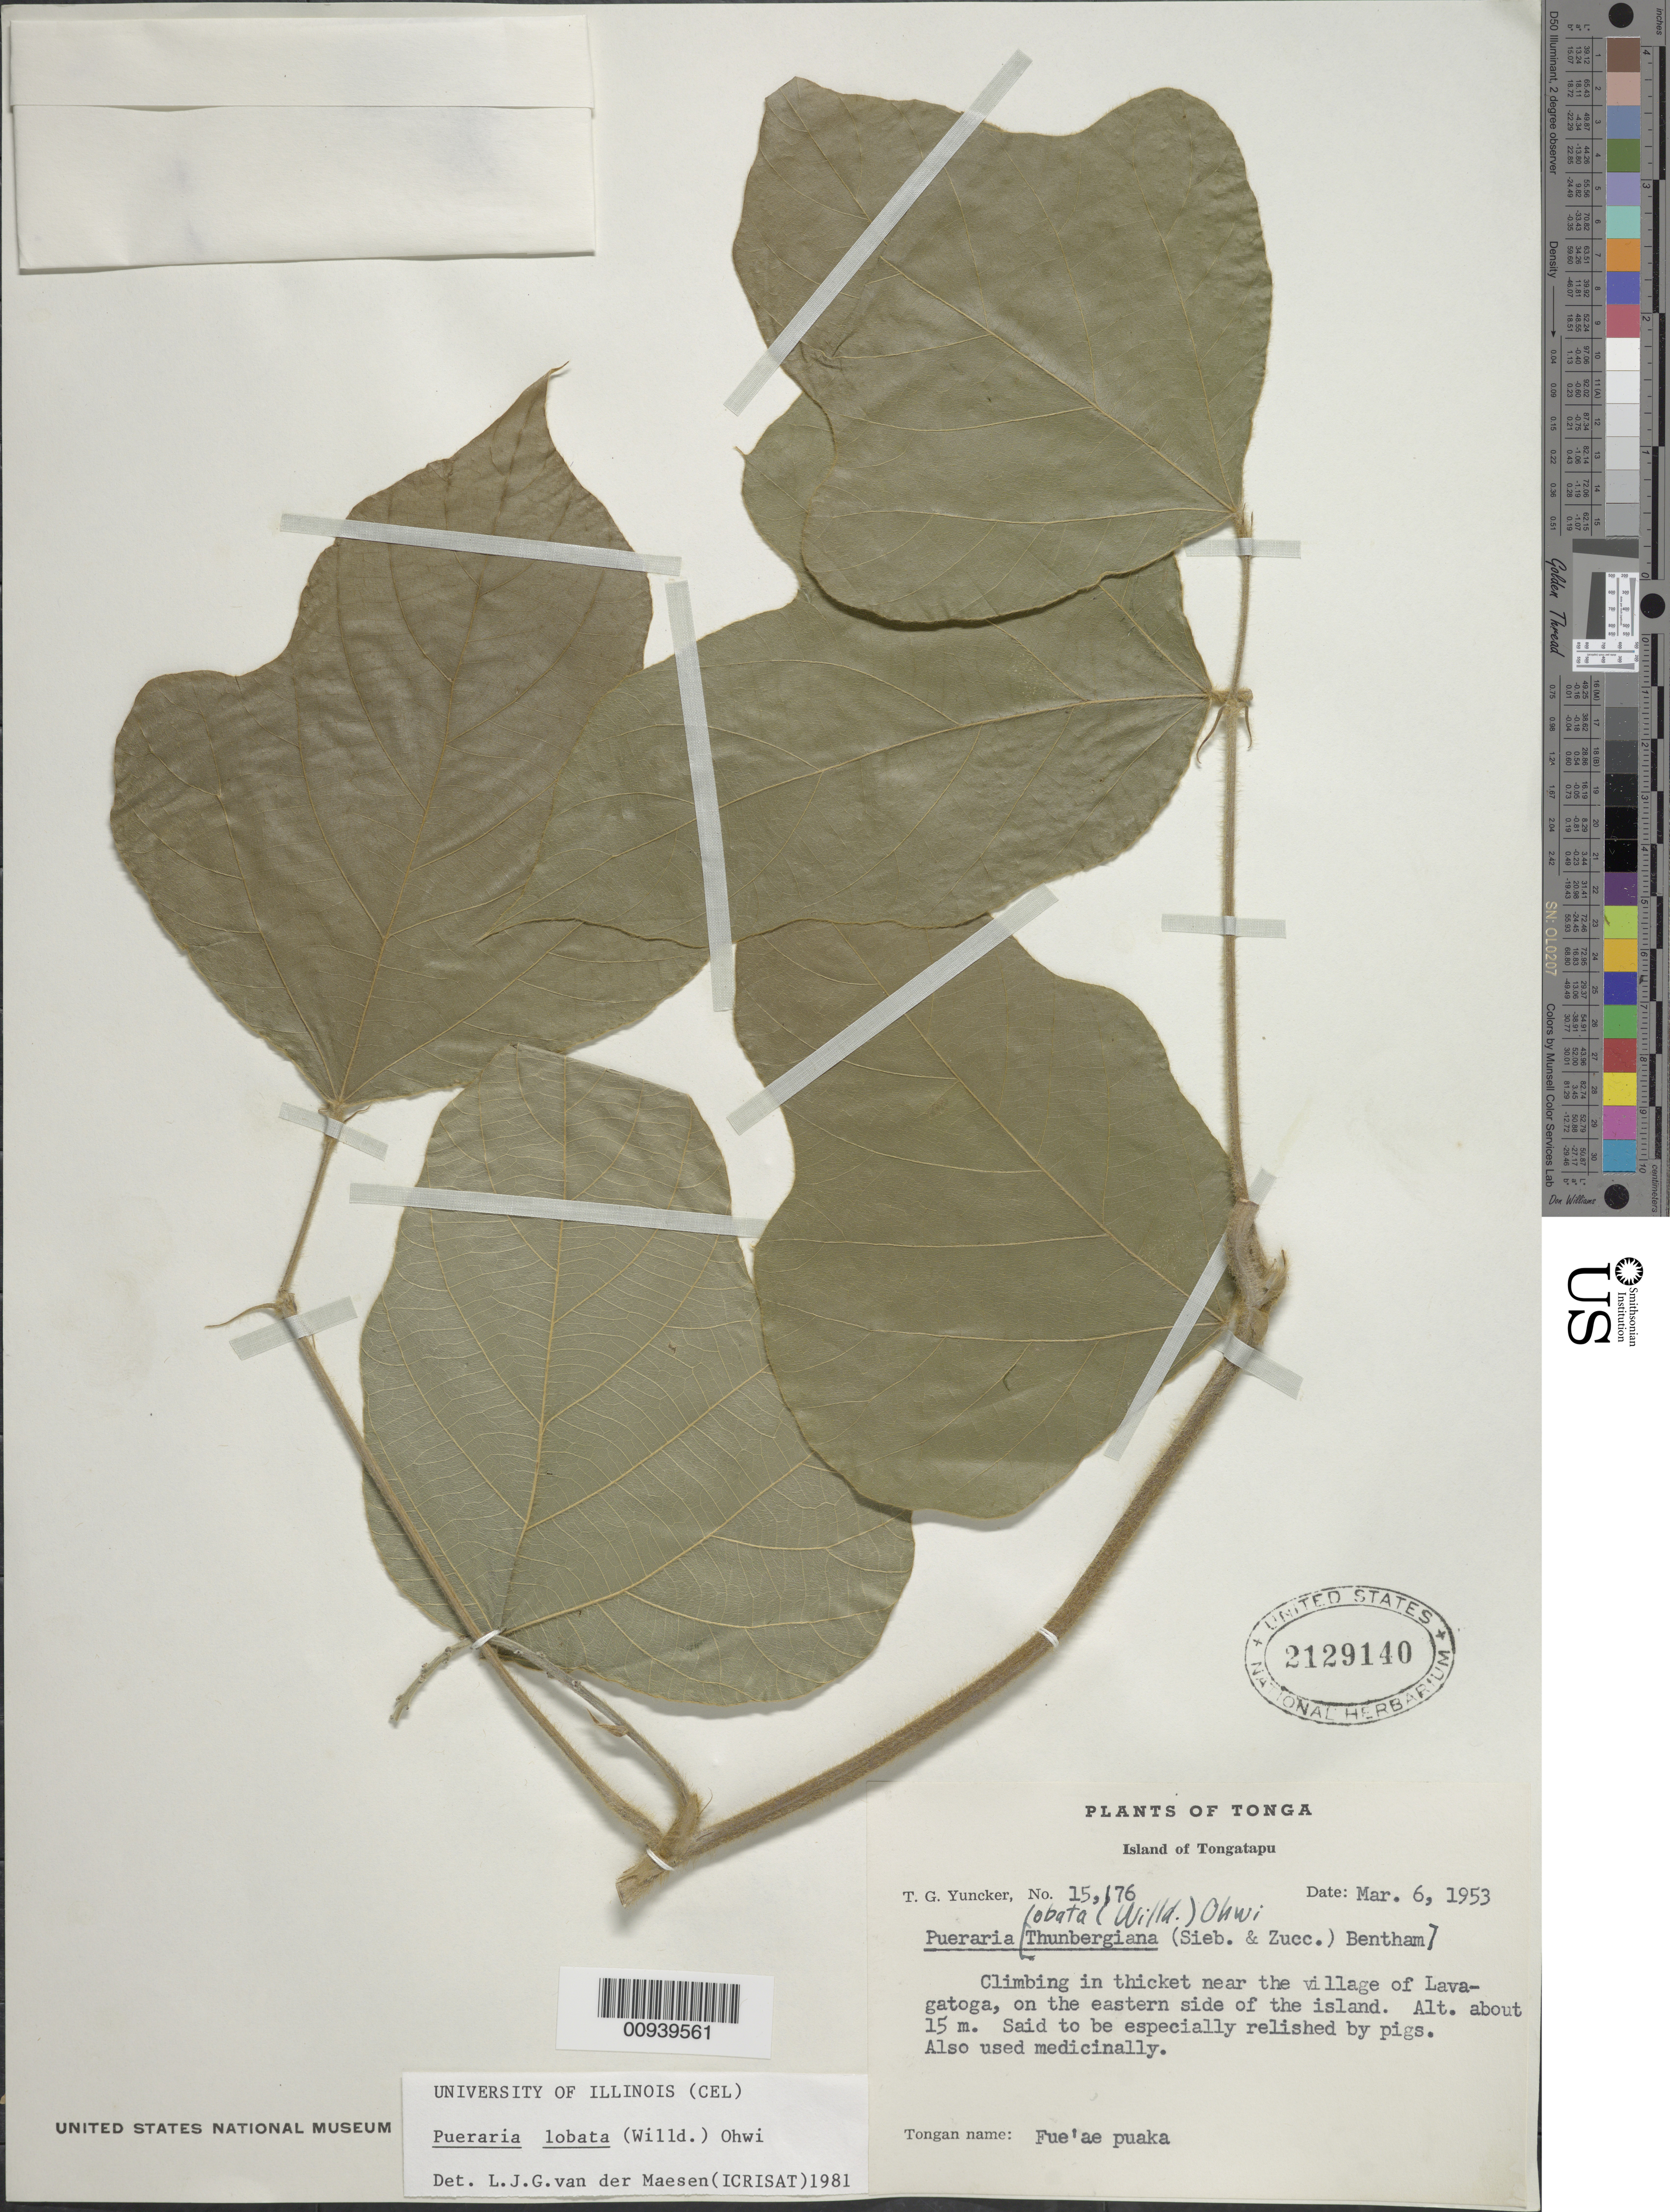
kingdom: Plantae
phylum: Tracheophyta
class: Magnoliopsida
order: Fabales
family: Fabaceae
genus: Pueraria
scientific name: Pueraria lobata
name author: (Willd.) Ohwi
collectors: T. G. Yuncker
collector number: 15176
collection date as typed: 06 Mar 1953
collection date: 1953-03-06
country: Tonga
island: Tongatapu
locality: Near the village of Lavagatoga, on the eastern side of the island.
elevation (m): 15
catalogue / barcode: US 2129140